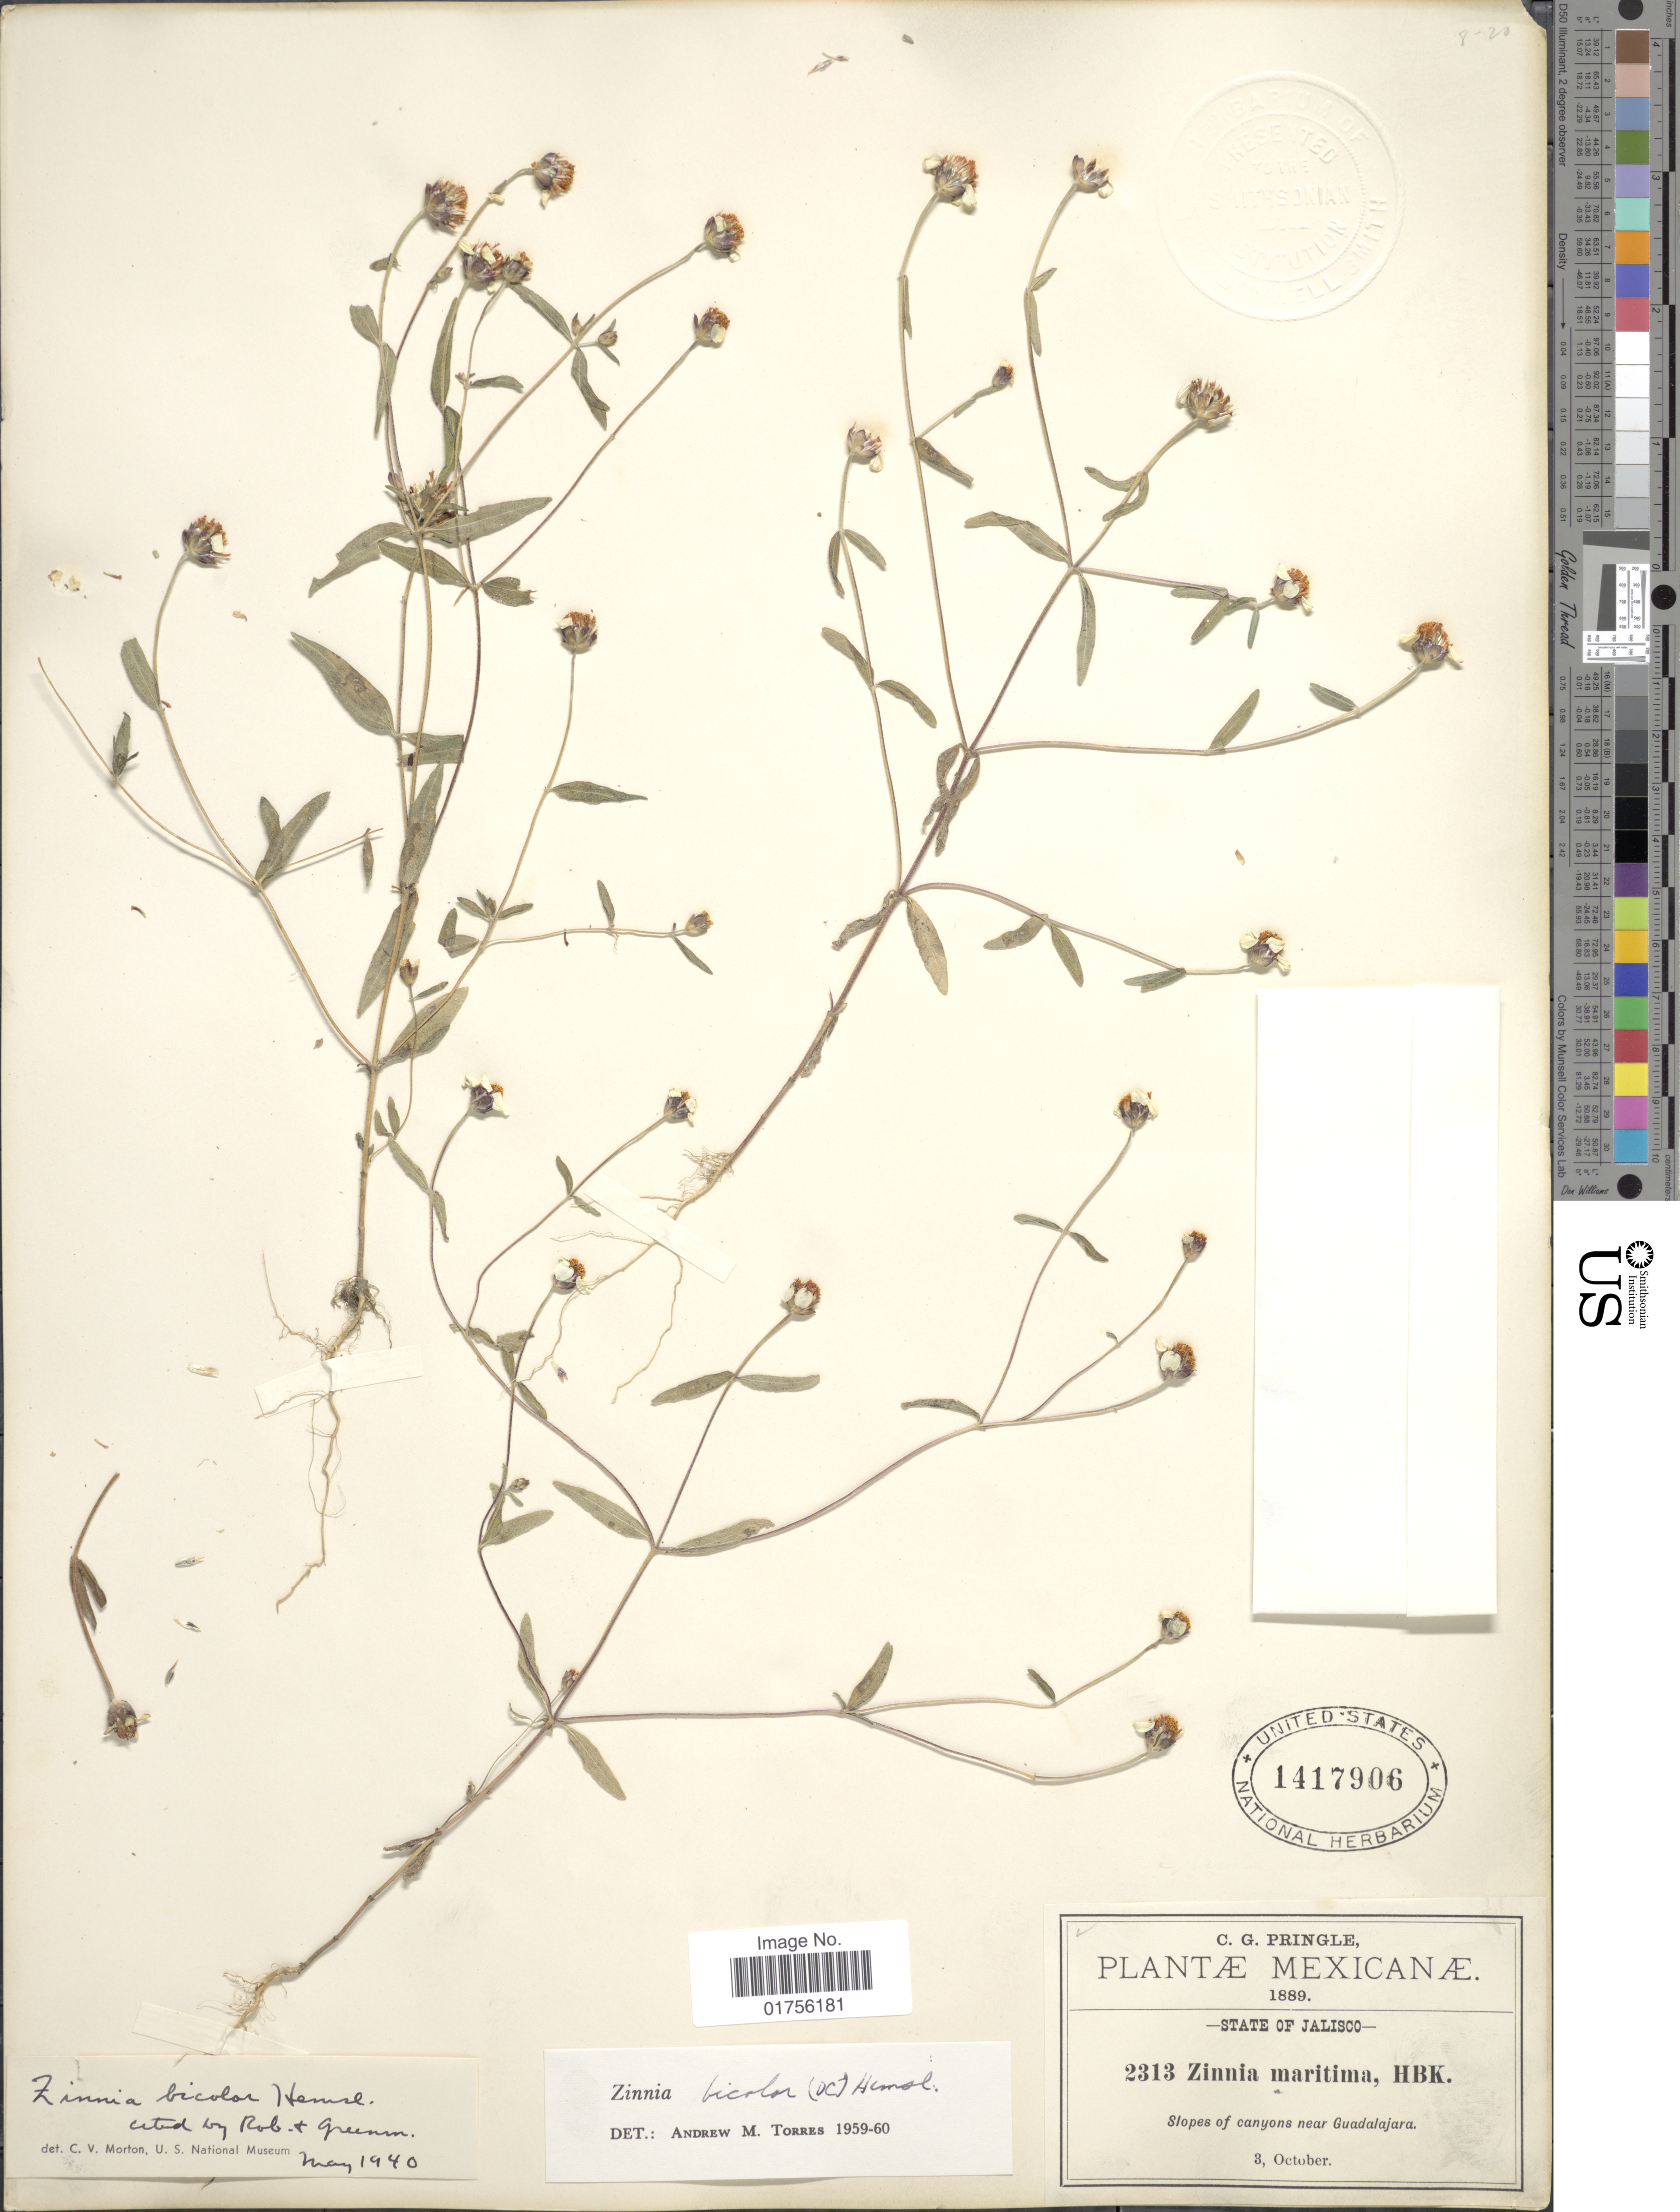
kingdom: Plantae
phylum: Tracheophyta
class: Magnoliopsida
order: Asterales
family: Asteraceae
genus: Zinnia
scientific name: Zinnia bicolor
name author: (DC.) Hemsl.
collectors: C. G. Pringle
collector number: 2313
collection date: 1889-10-03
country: Mexico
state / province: Jalisco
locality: State of Jalisco, Slopes of canyons near Guadalajara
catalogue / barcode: US 1417906